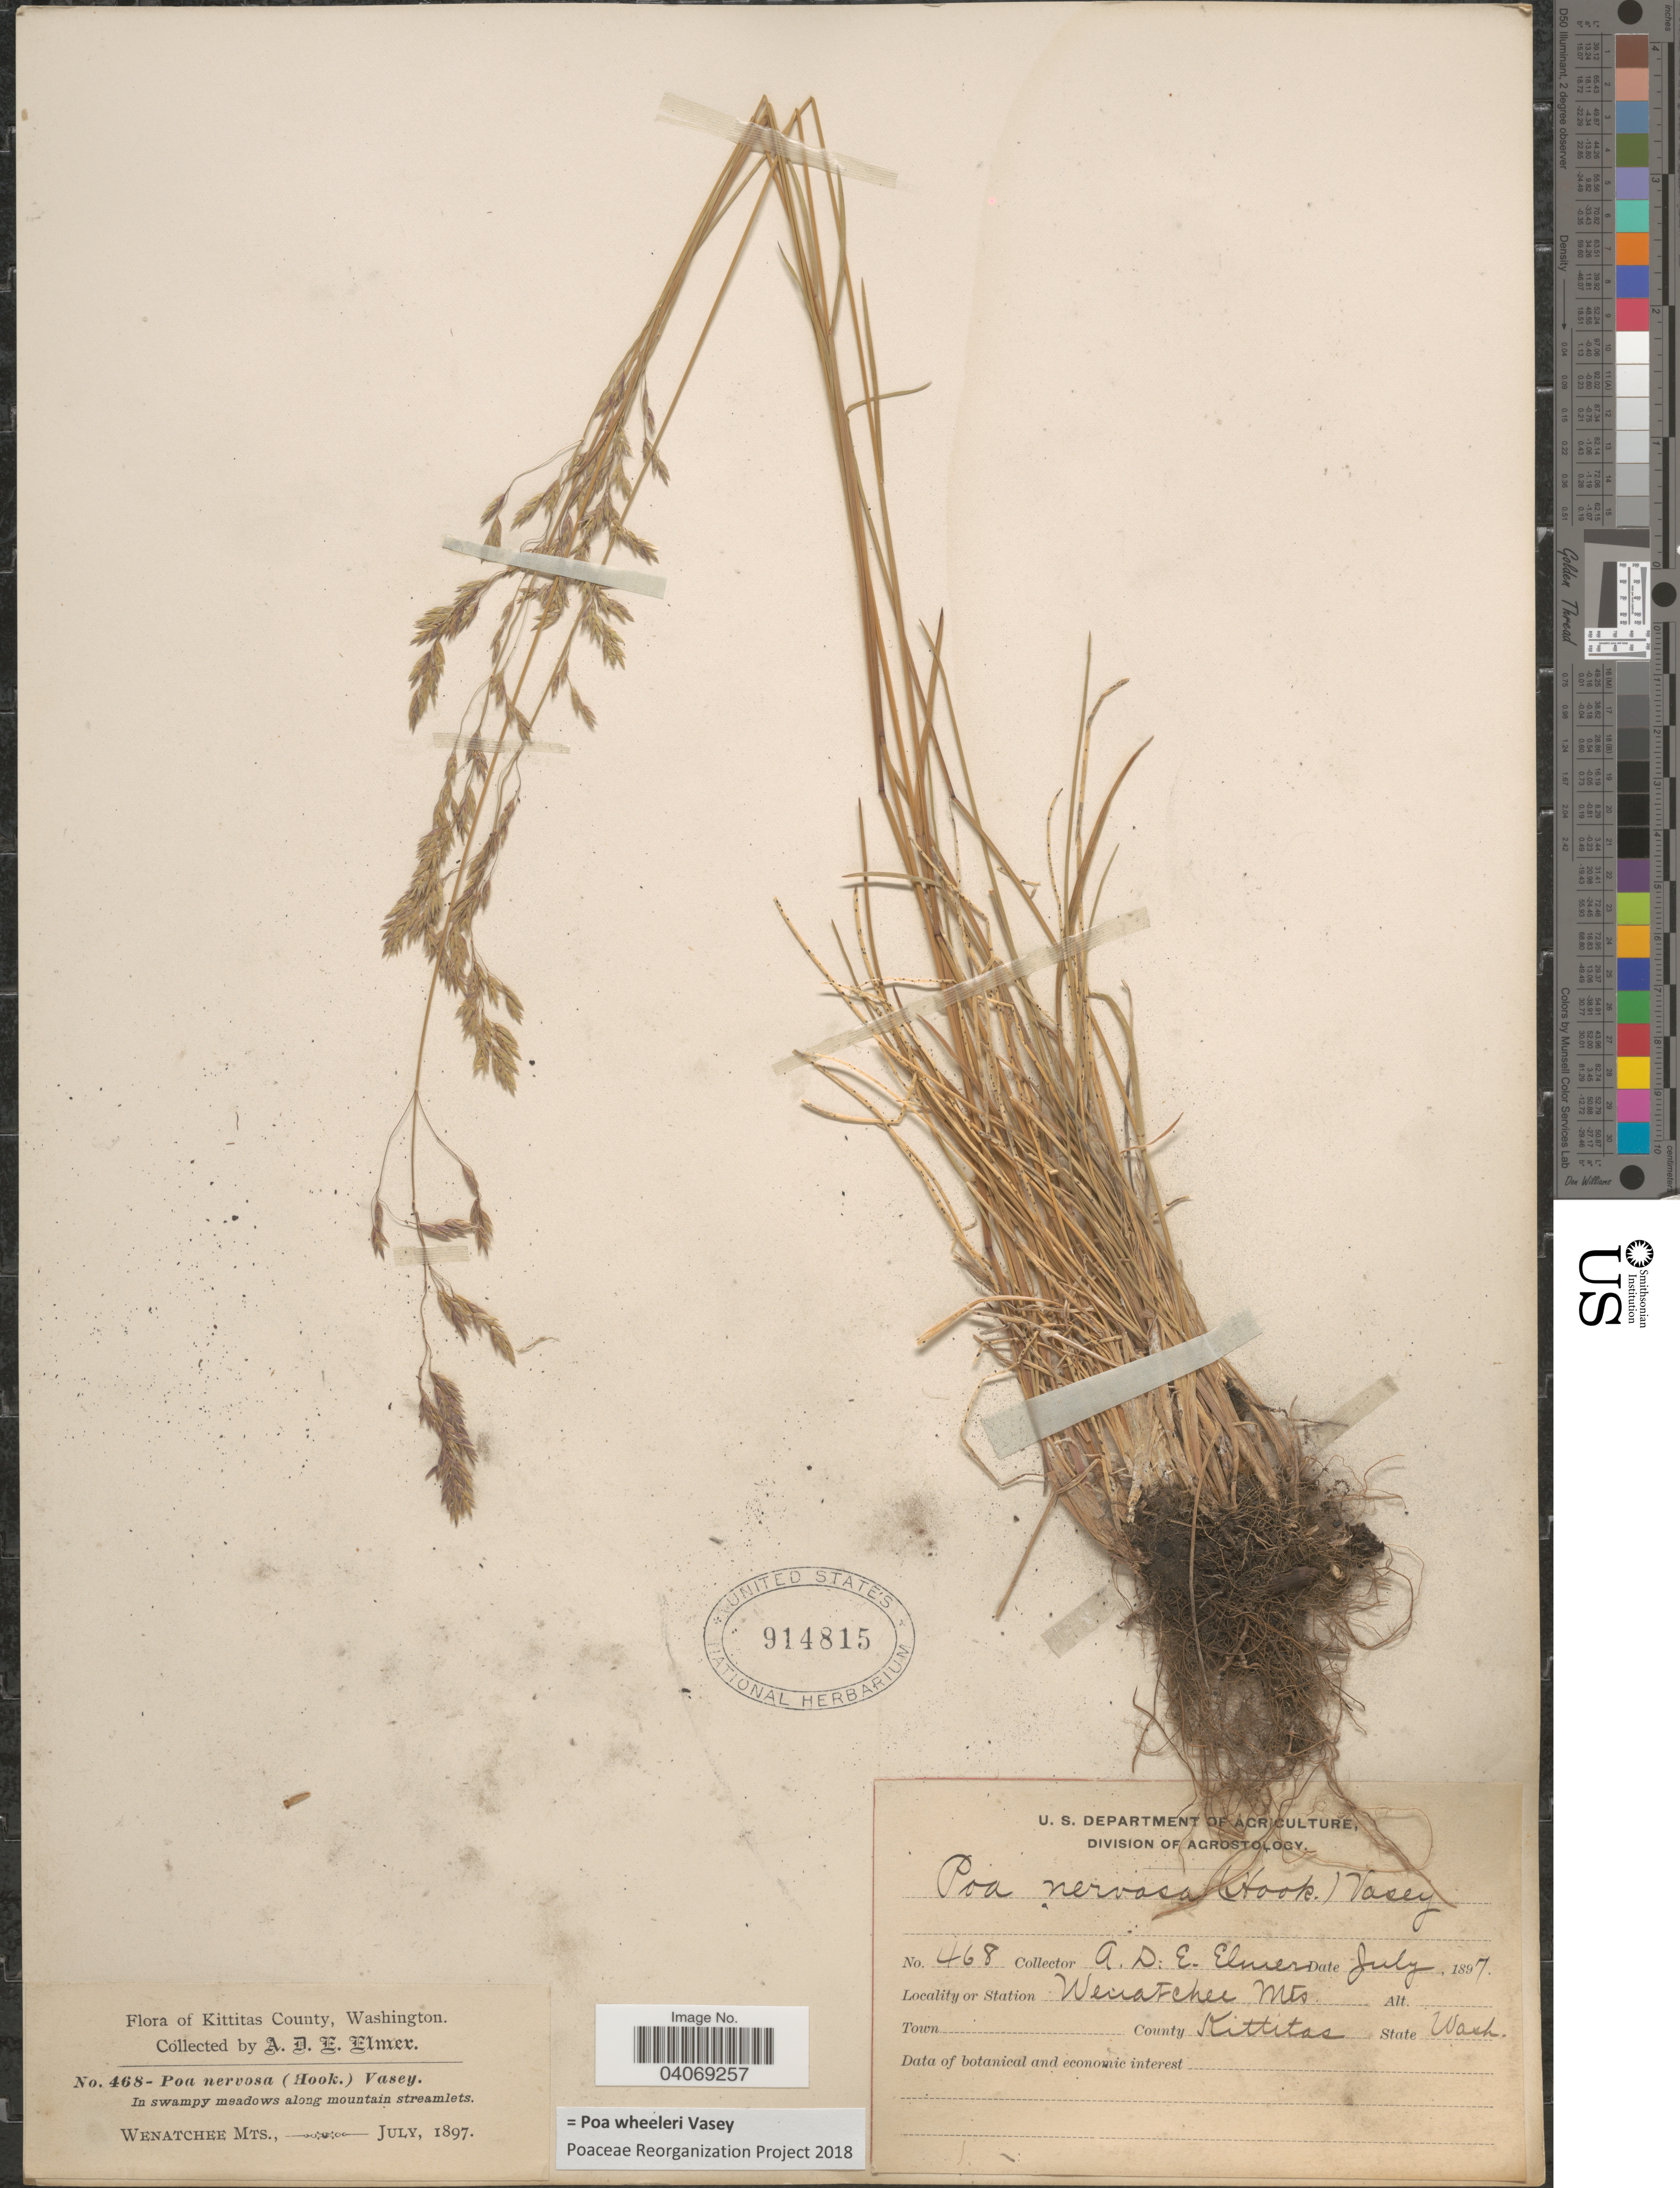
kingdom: Plantae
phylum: Tracheophyta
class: Liliopsida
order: Poales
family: Poaceae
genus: Poa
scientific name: Poa wheeleri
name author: Vasey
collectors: A. D. E. Elmer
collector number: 468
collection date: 1897-07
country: United States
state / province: Washington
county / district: Kittitas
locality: Wenatchee Mts. County Kittitas. In swampy meadows along mountain streamlets.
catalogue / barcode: US 914815